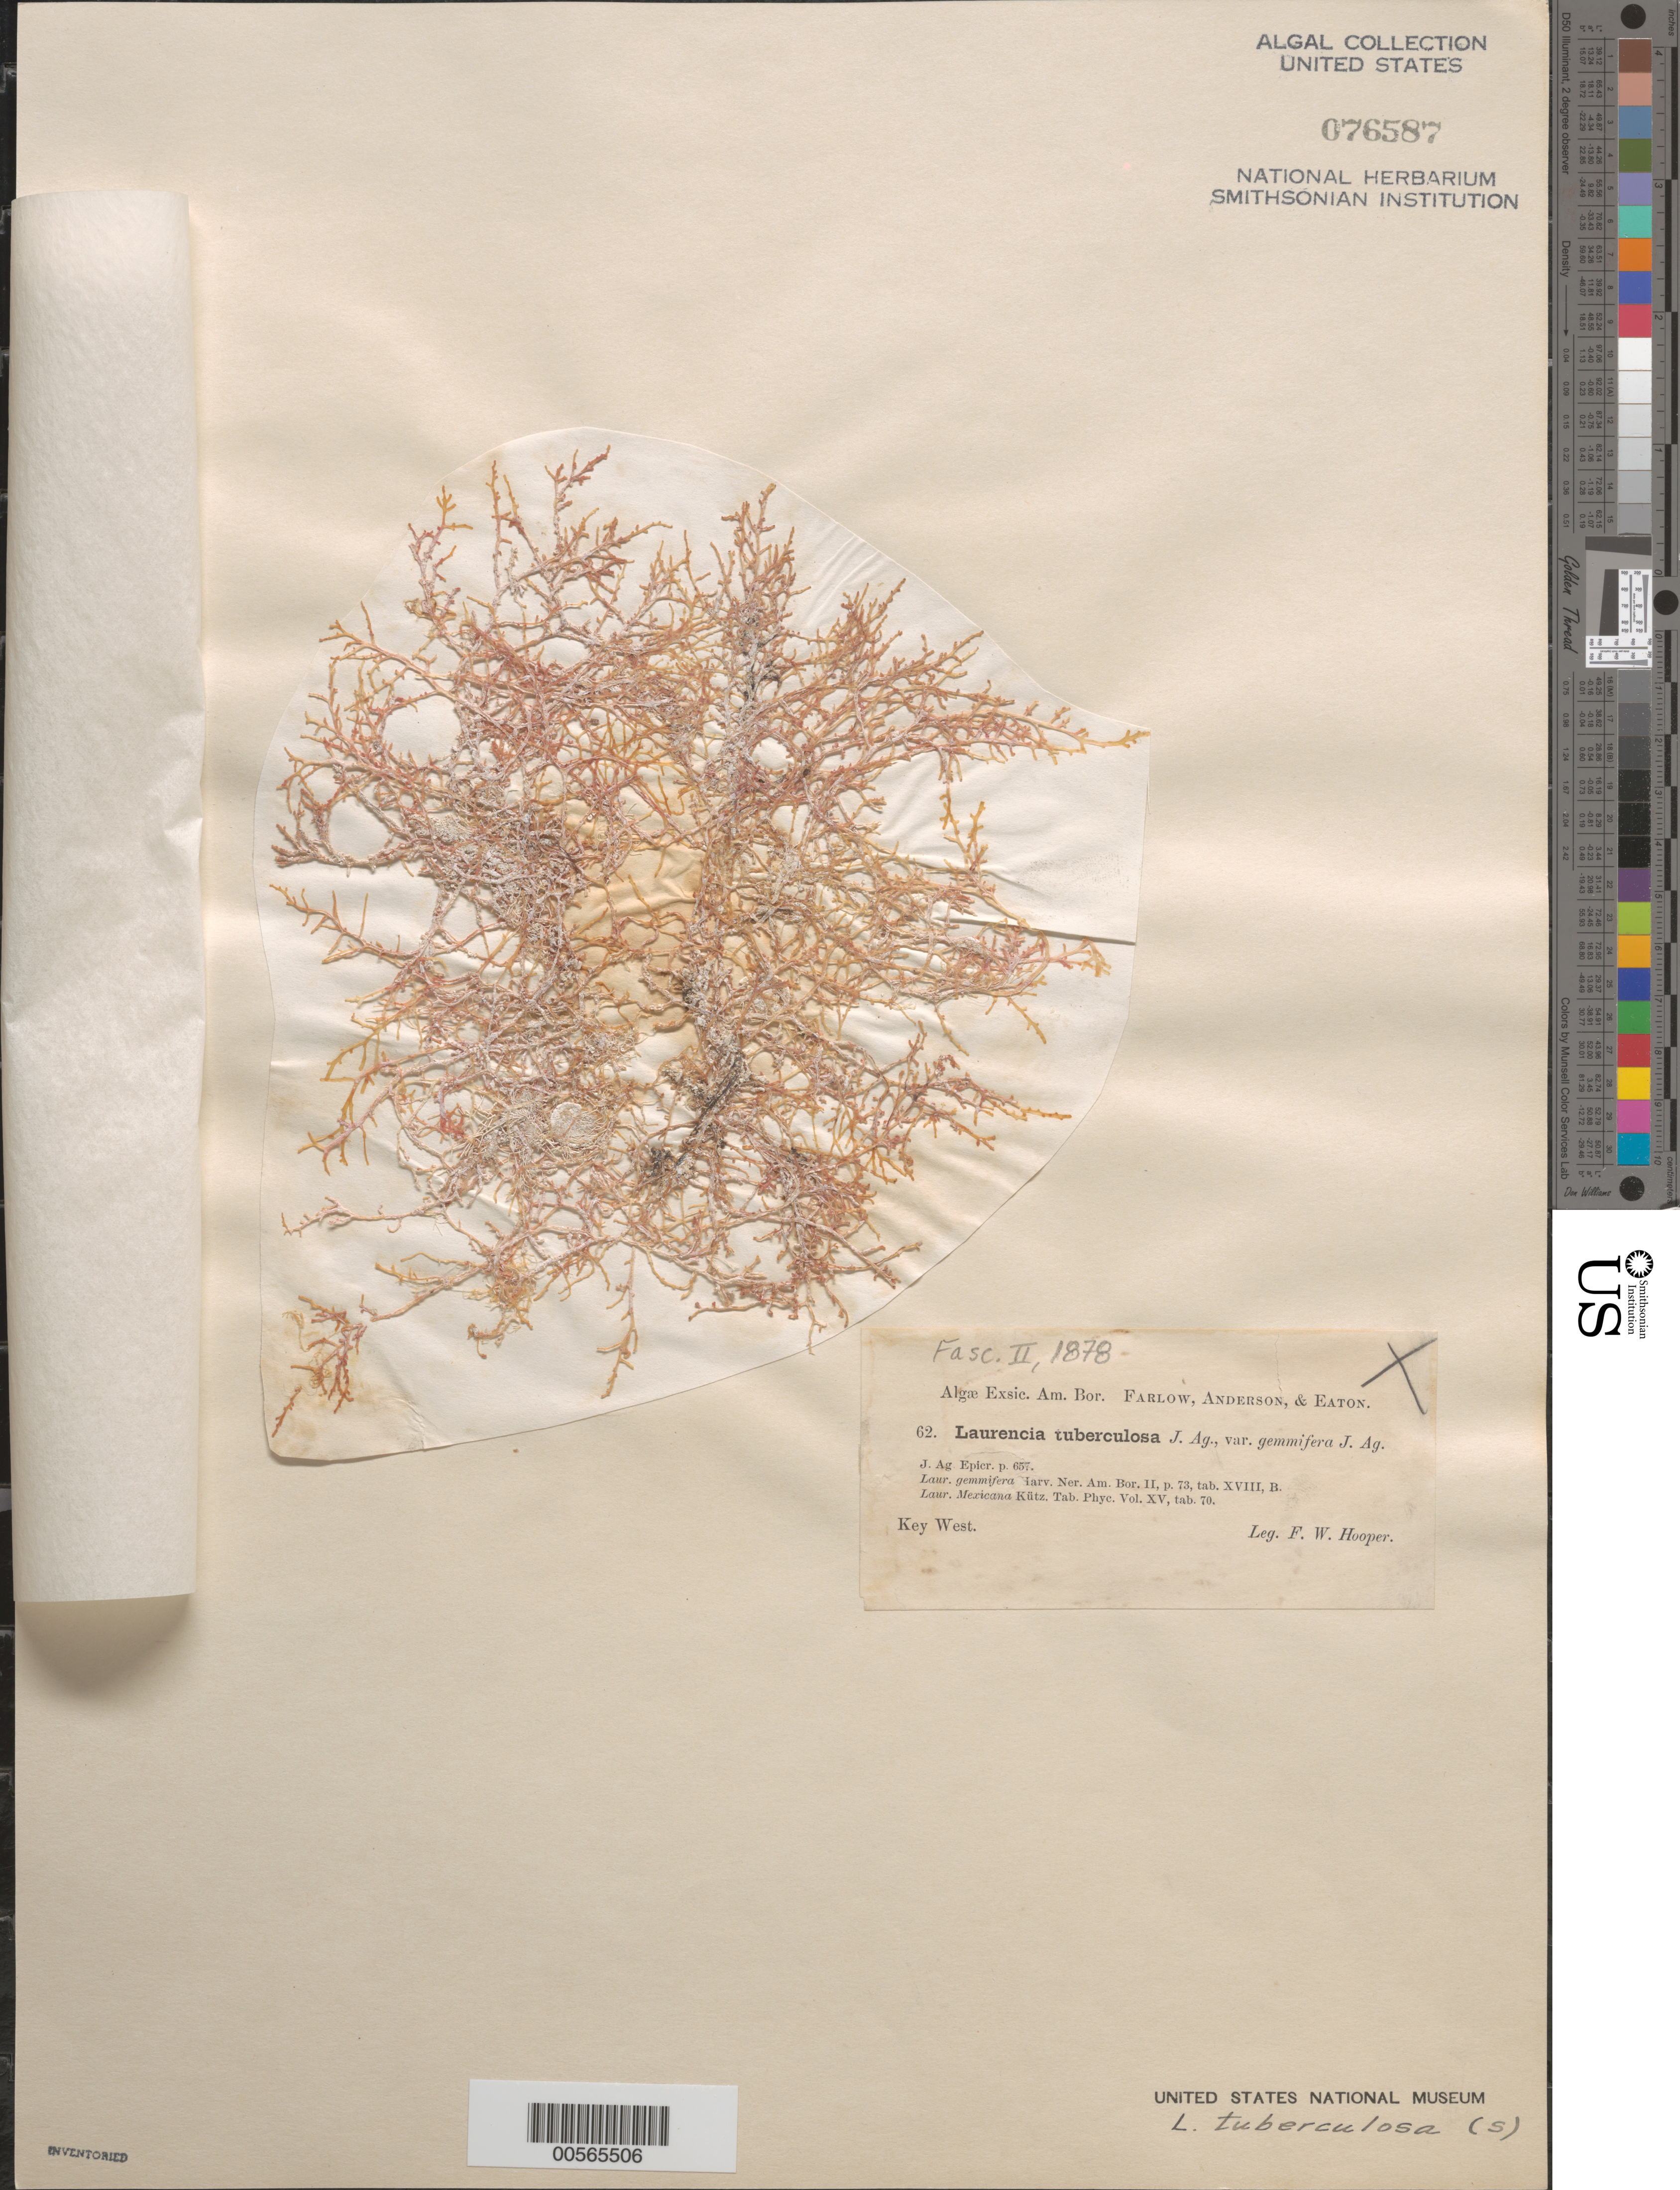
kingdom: Plantae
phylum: Rhodophyta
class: Florideophyceae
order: Ceramiales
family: Rhodomelaceae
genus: Laurencia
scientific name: Laurencia tuberculosa var. gemmifera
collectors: F. Hooper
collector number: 62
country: United States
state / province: Florida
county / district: Monroe County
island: Key West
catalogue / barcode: US 76587